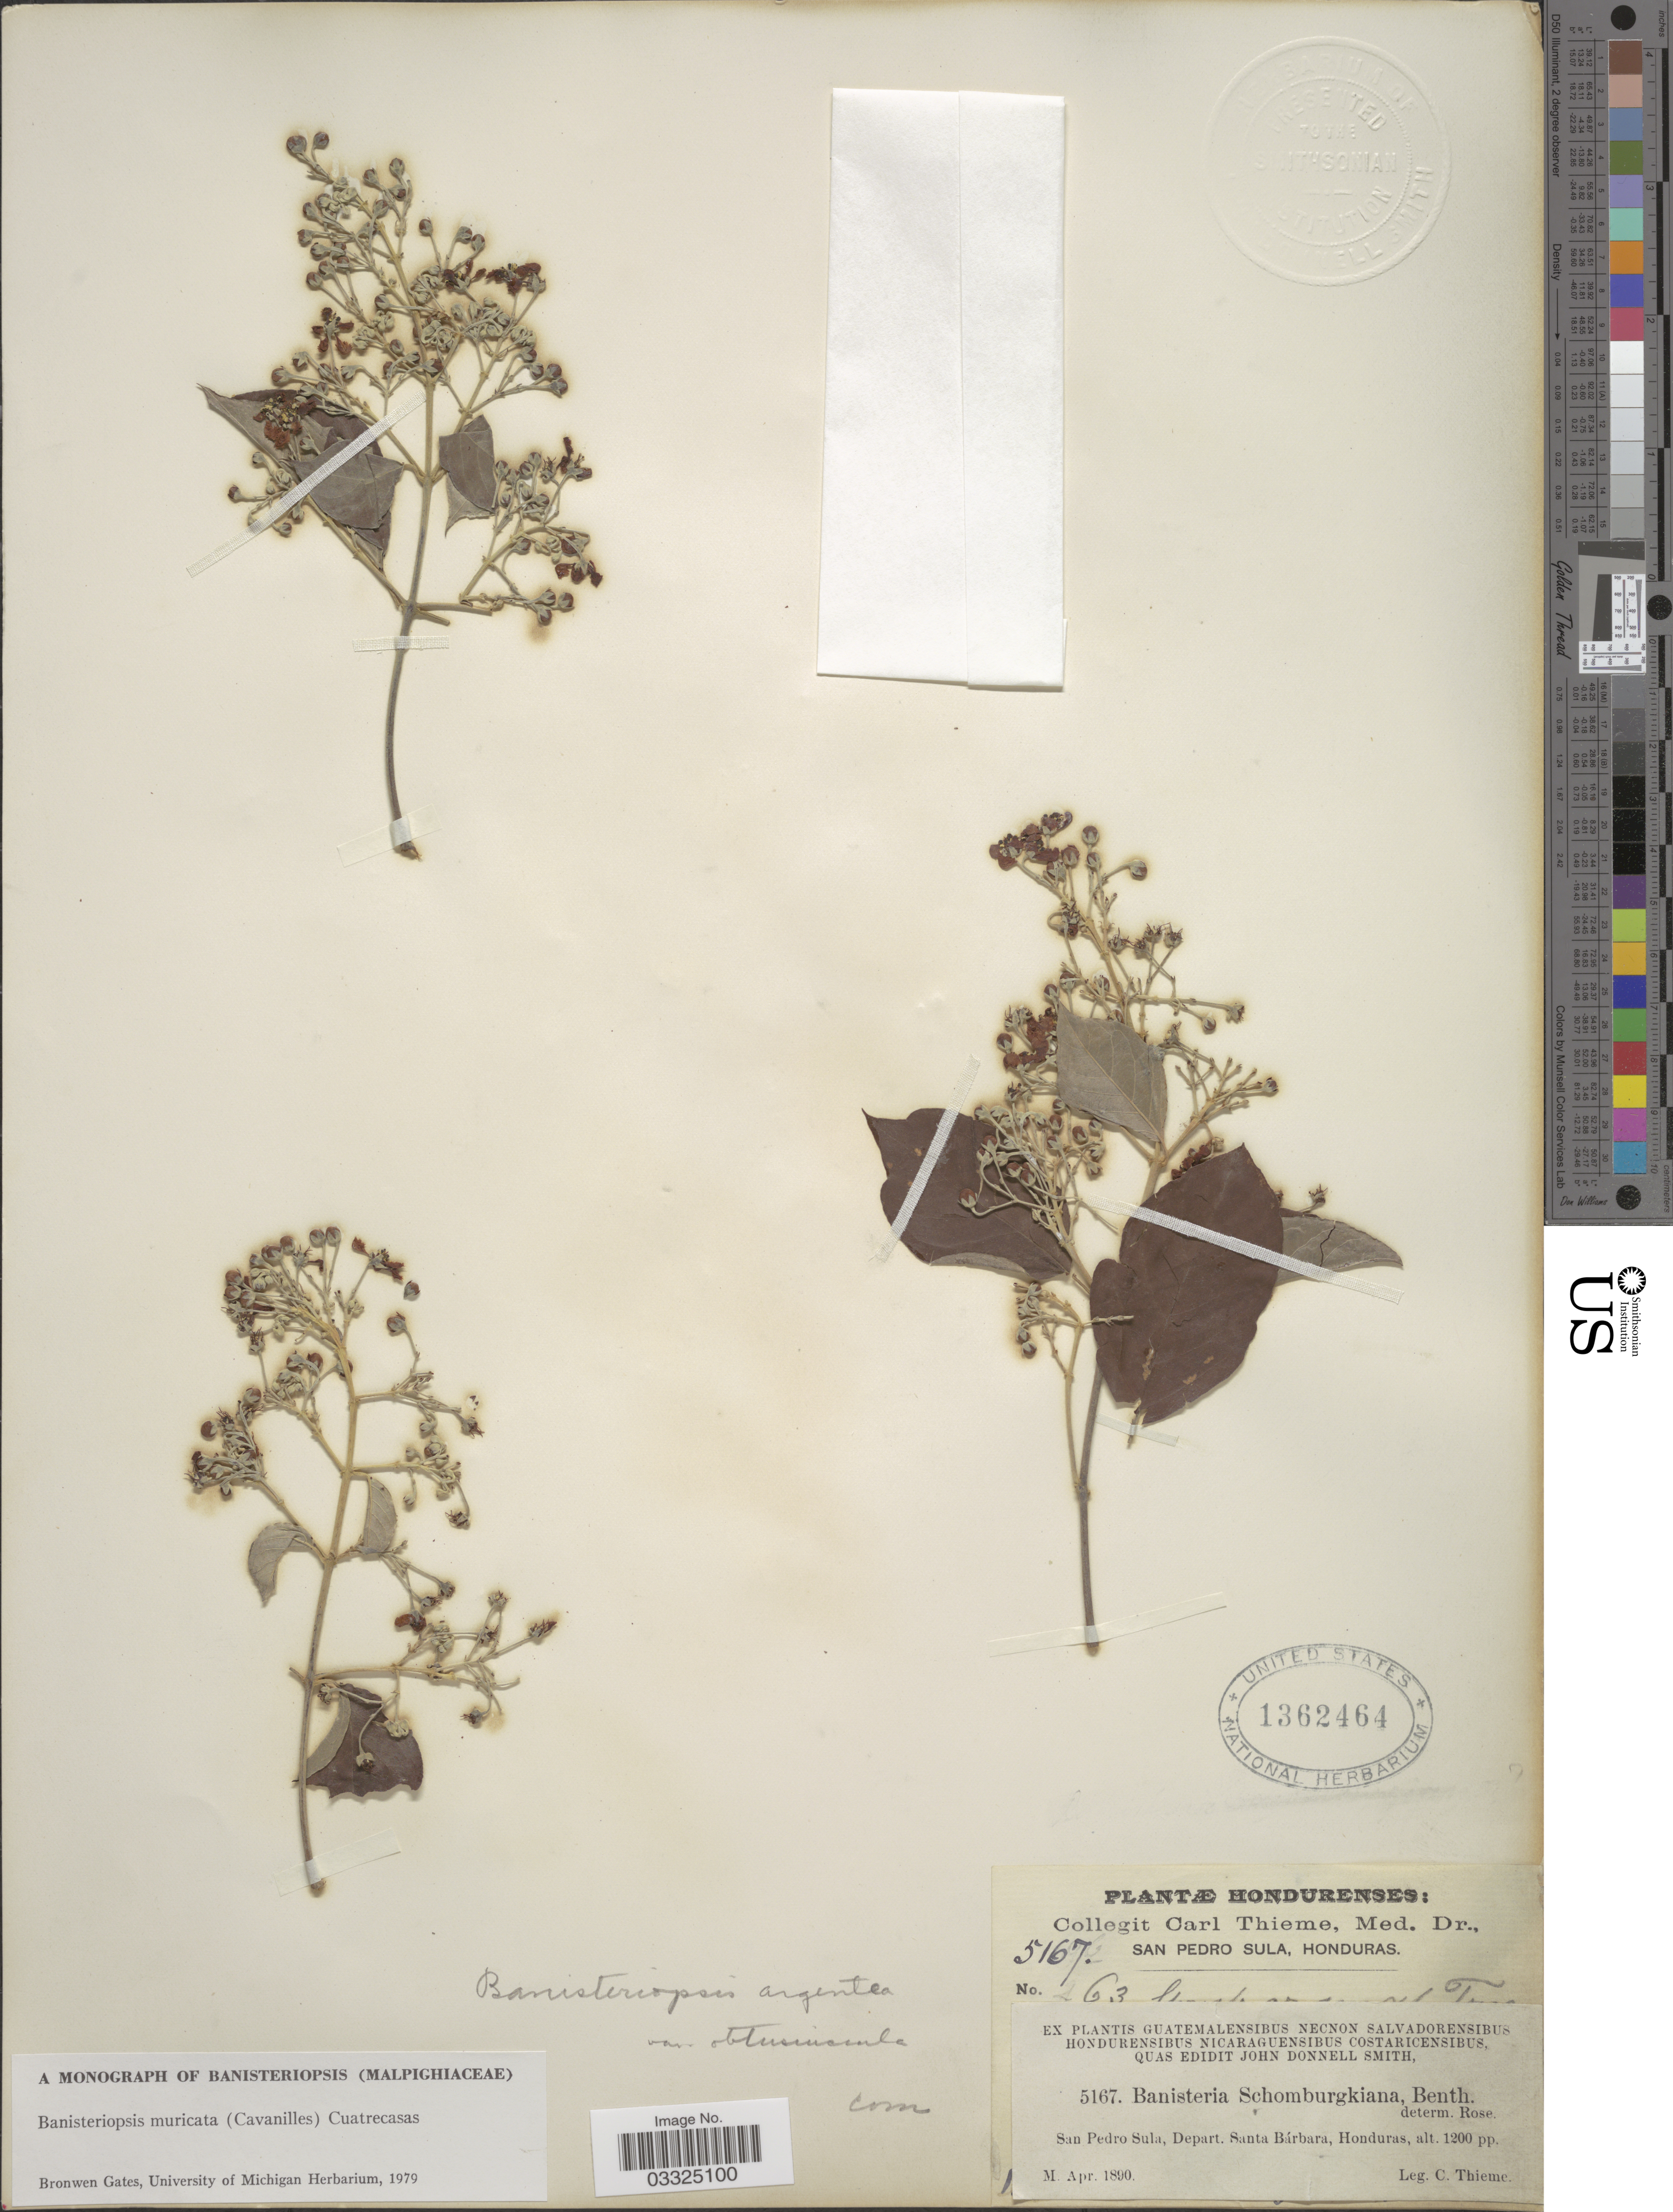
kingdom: Plantae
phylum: Tracheophyta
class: Magnoliopsida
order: Malpighiales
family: Malpighiaceae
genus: Banisteriopsis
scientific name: Banisteriopsis muricata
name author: (Cav.) Cuatrec.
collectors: C. Thieme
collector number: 5167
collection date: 1890-04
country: Honduras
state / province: Santa Bárbara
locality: San Pedro Sula, Depart. Santa Bárbara.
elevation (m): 366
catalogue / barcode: US 1362464